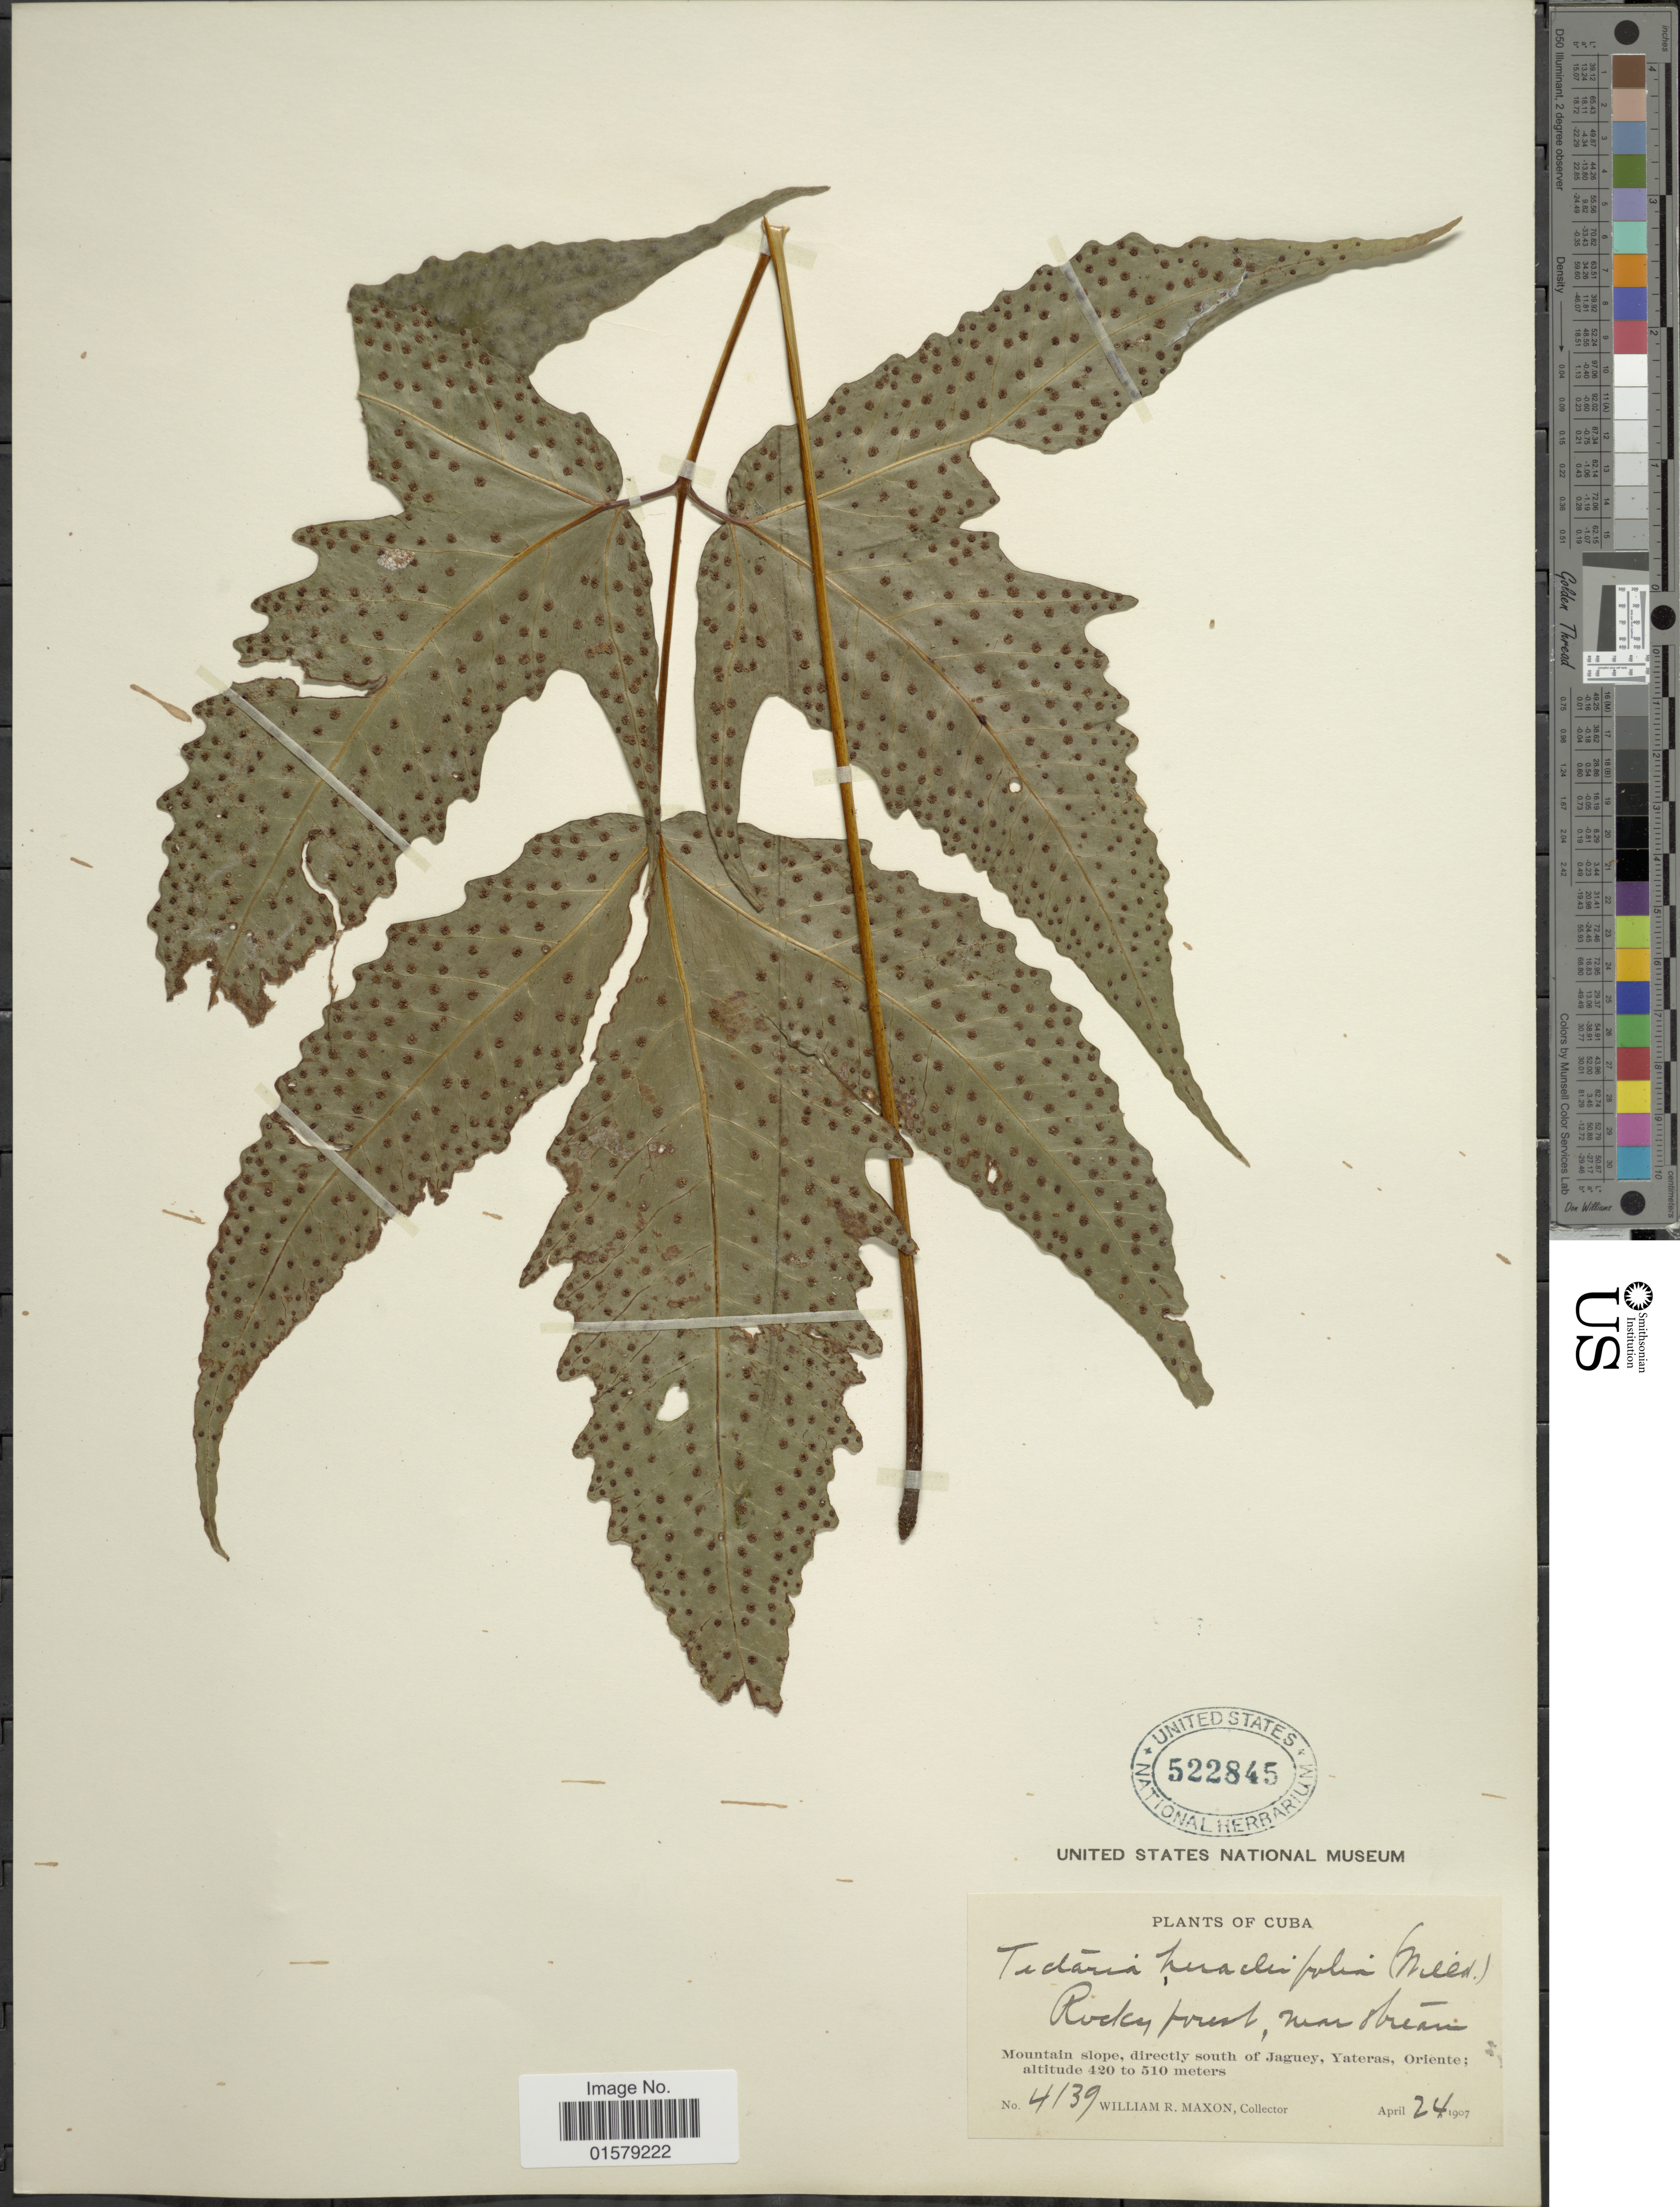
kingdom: Plantae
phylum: Tracheophyta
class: Polypodiopsida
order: Polypodiales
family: Tectariaceae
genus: Tectaria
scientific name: Tectaria heracleifolia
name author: (Willd.) Underw.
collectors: W. R. Maxon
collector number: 4139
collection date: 1907-04-24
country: Cuba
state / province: Oriente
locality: Mountain slope, directly south of Jaguey, Yateras.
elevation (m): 420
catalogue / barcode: US 522845